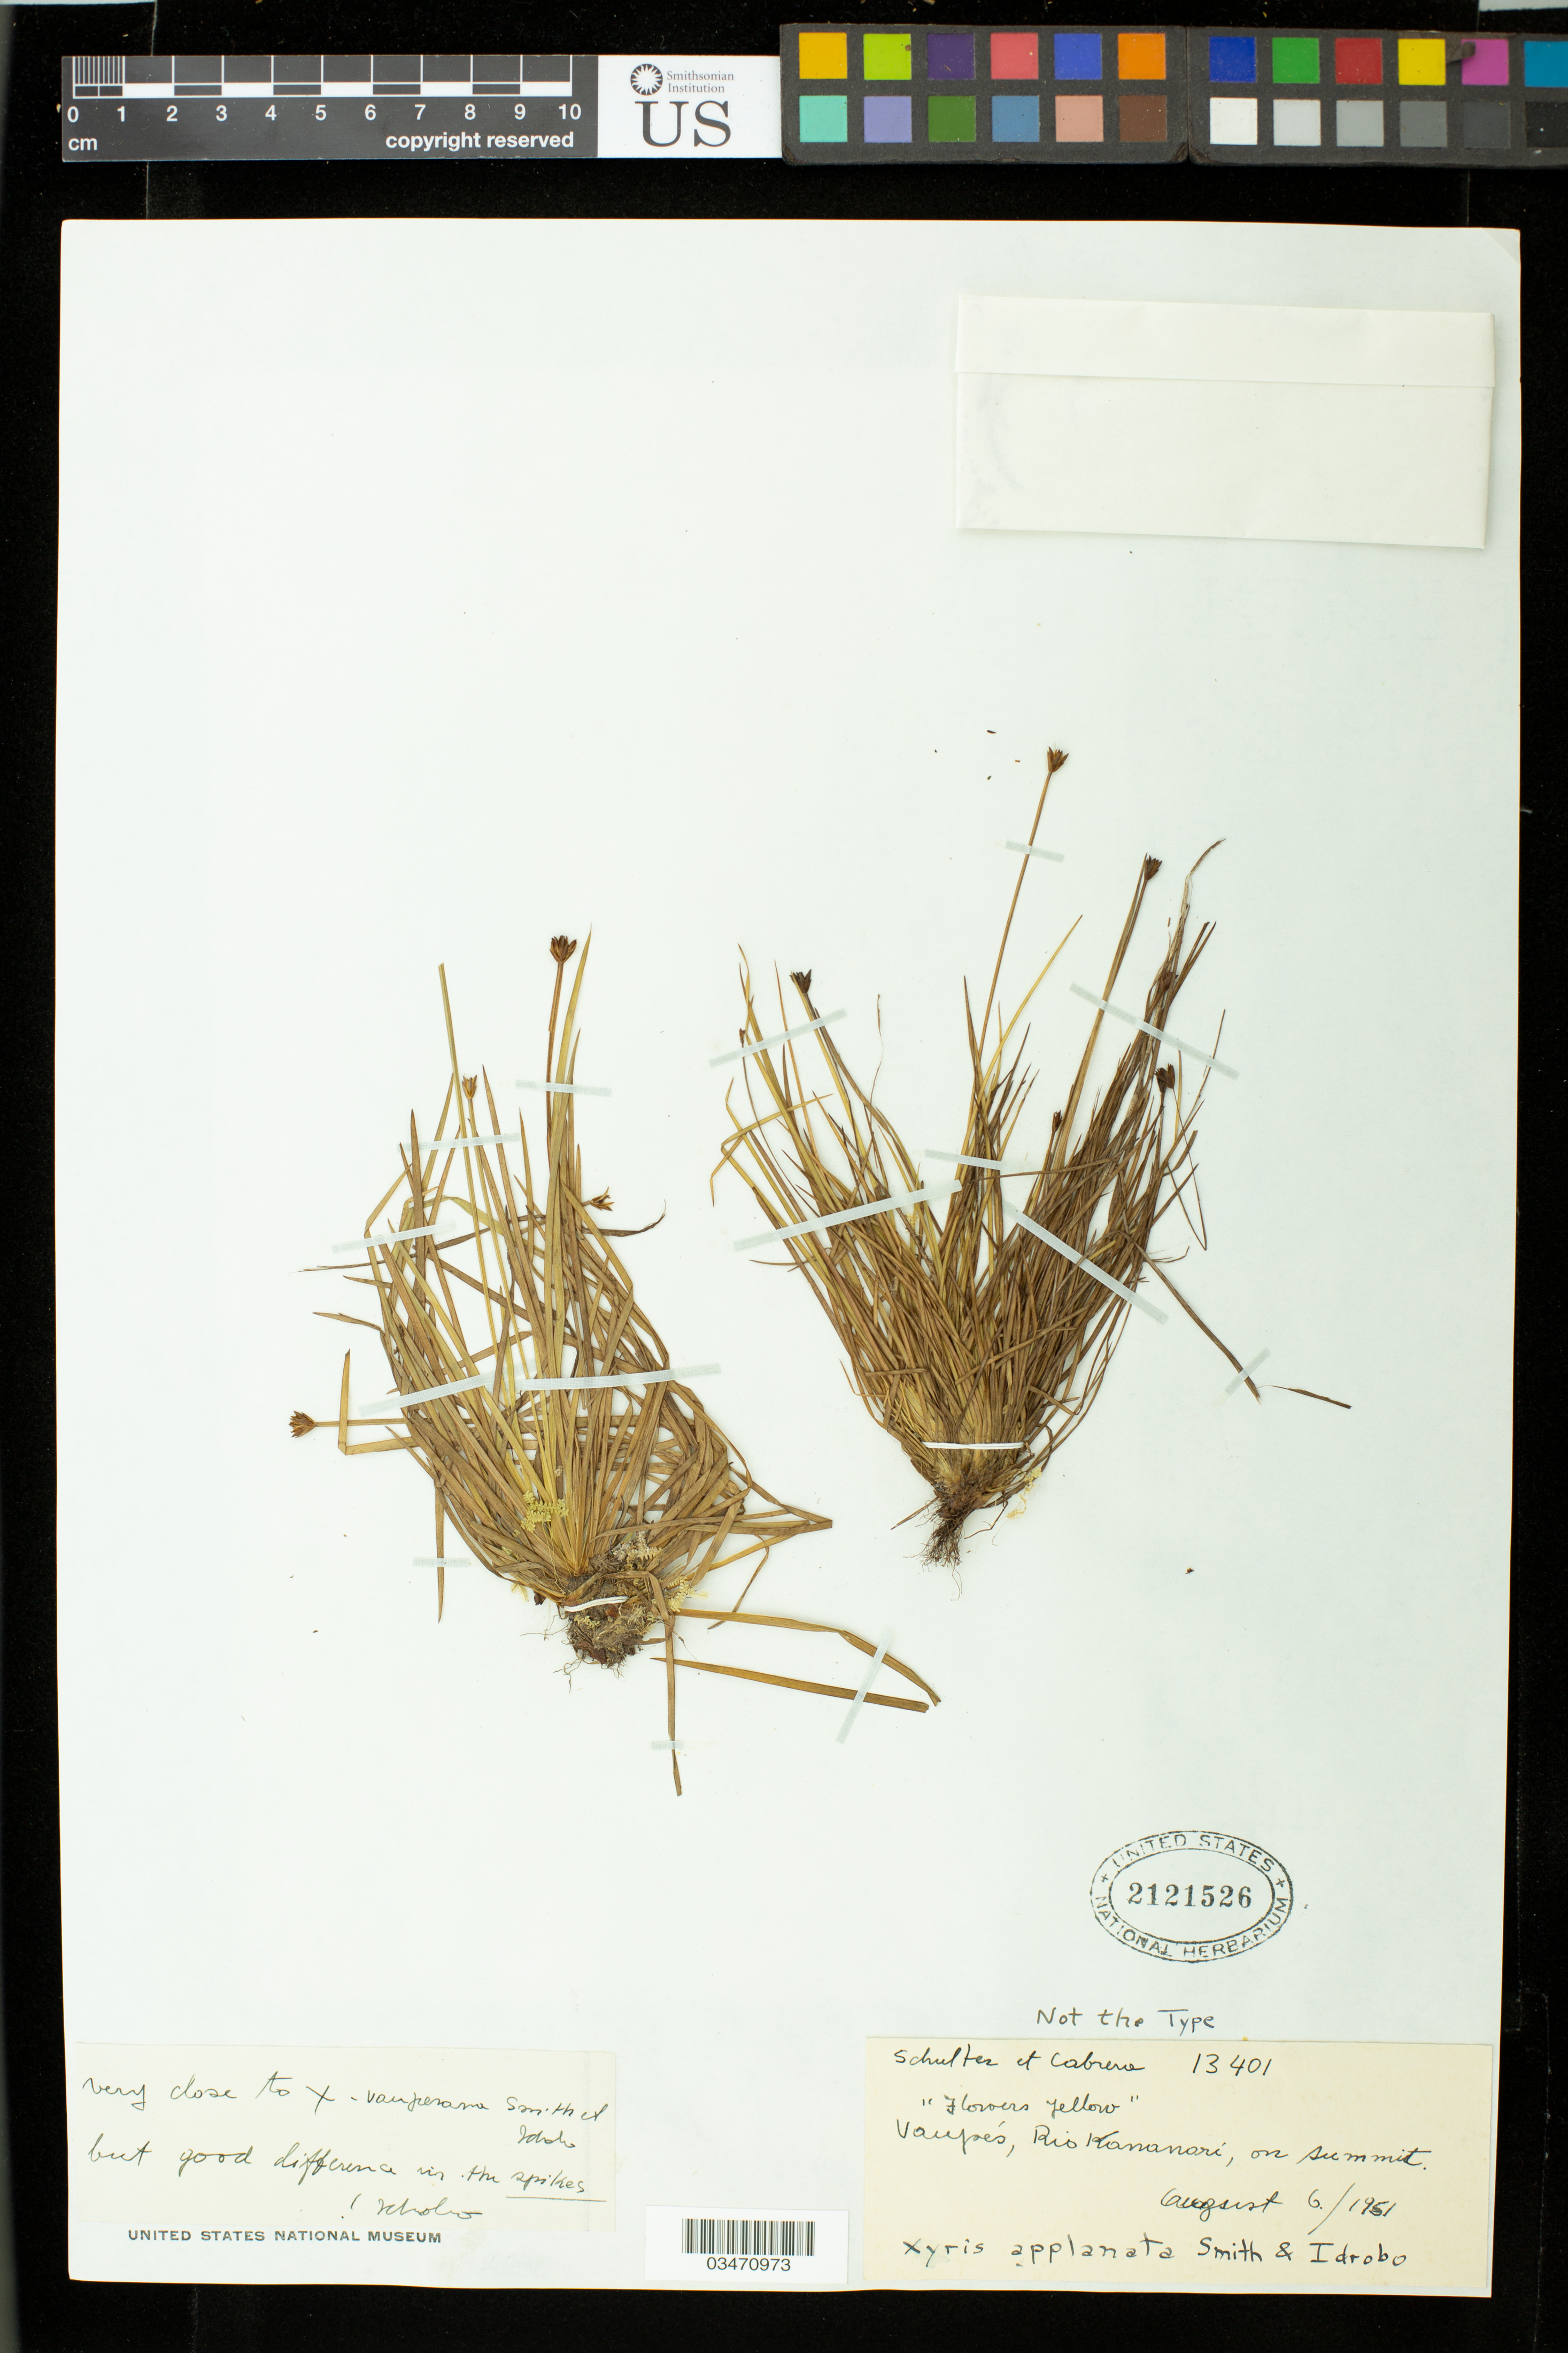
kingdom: Plantae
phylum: Tracheophyta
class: Liliopsida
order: Poales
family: Xyridaceae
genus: Xyris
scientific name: Xyris applanata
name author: Idrobo & L.B. Sm.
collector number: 13401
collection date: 1951-08-06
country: Colombia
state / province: Vaupés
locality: Rio Kananari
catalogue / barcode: US 2121526